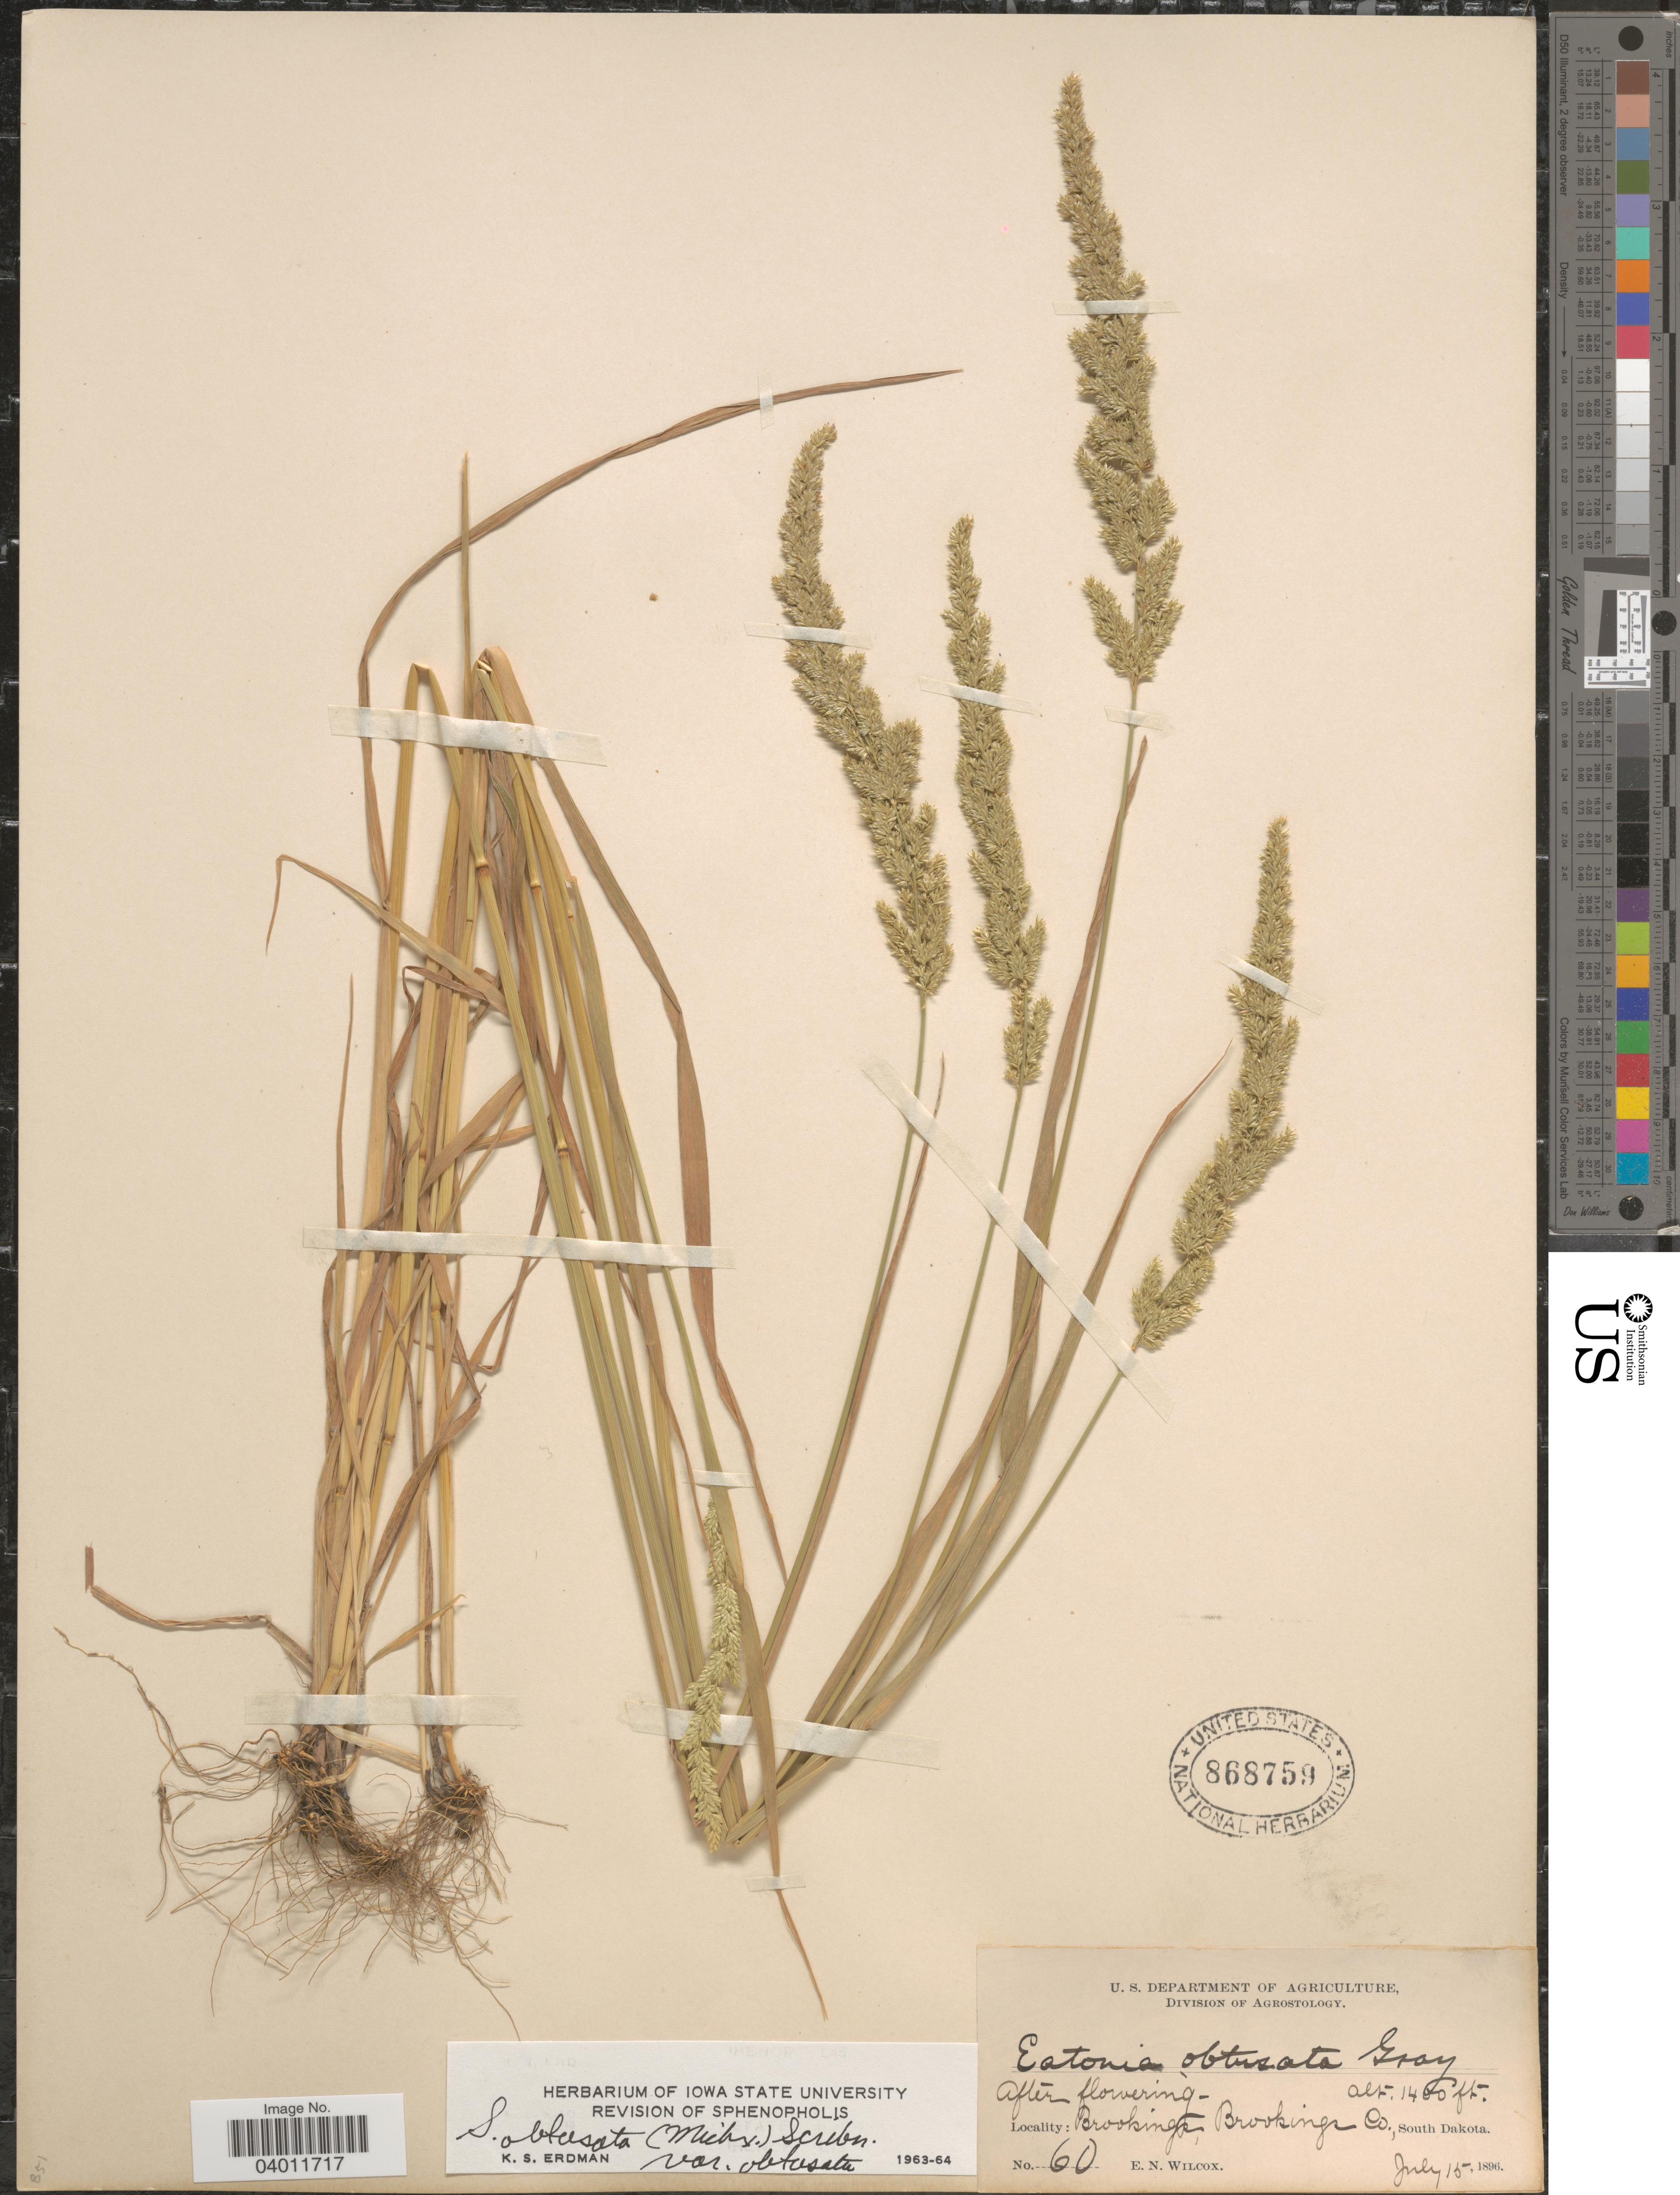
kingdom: Plantae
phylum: Tracheophyta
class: Liliopsida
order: Poales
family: Poaceae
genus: Sphenopholis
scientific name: Sphenopholis obtusata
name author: (Michx.) Scribn.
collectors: E. Wilcox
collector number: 60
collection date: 1896-07-15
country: United States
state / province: South Dakota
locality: Brookings, Brookings Co.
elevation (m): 427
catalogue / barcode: US 868759